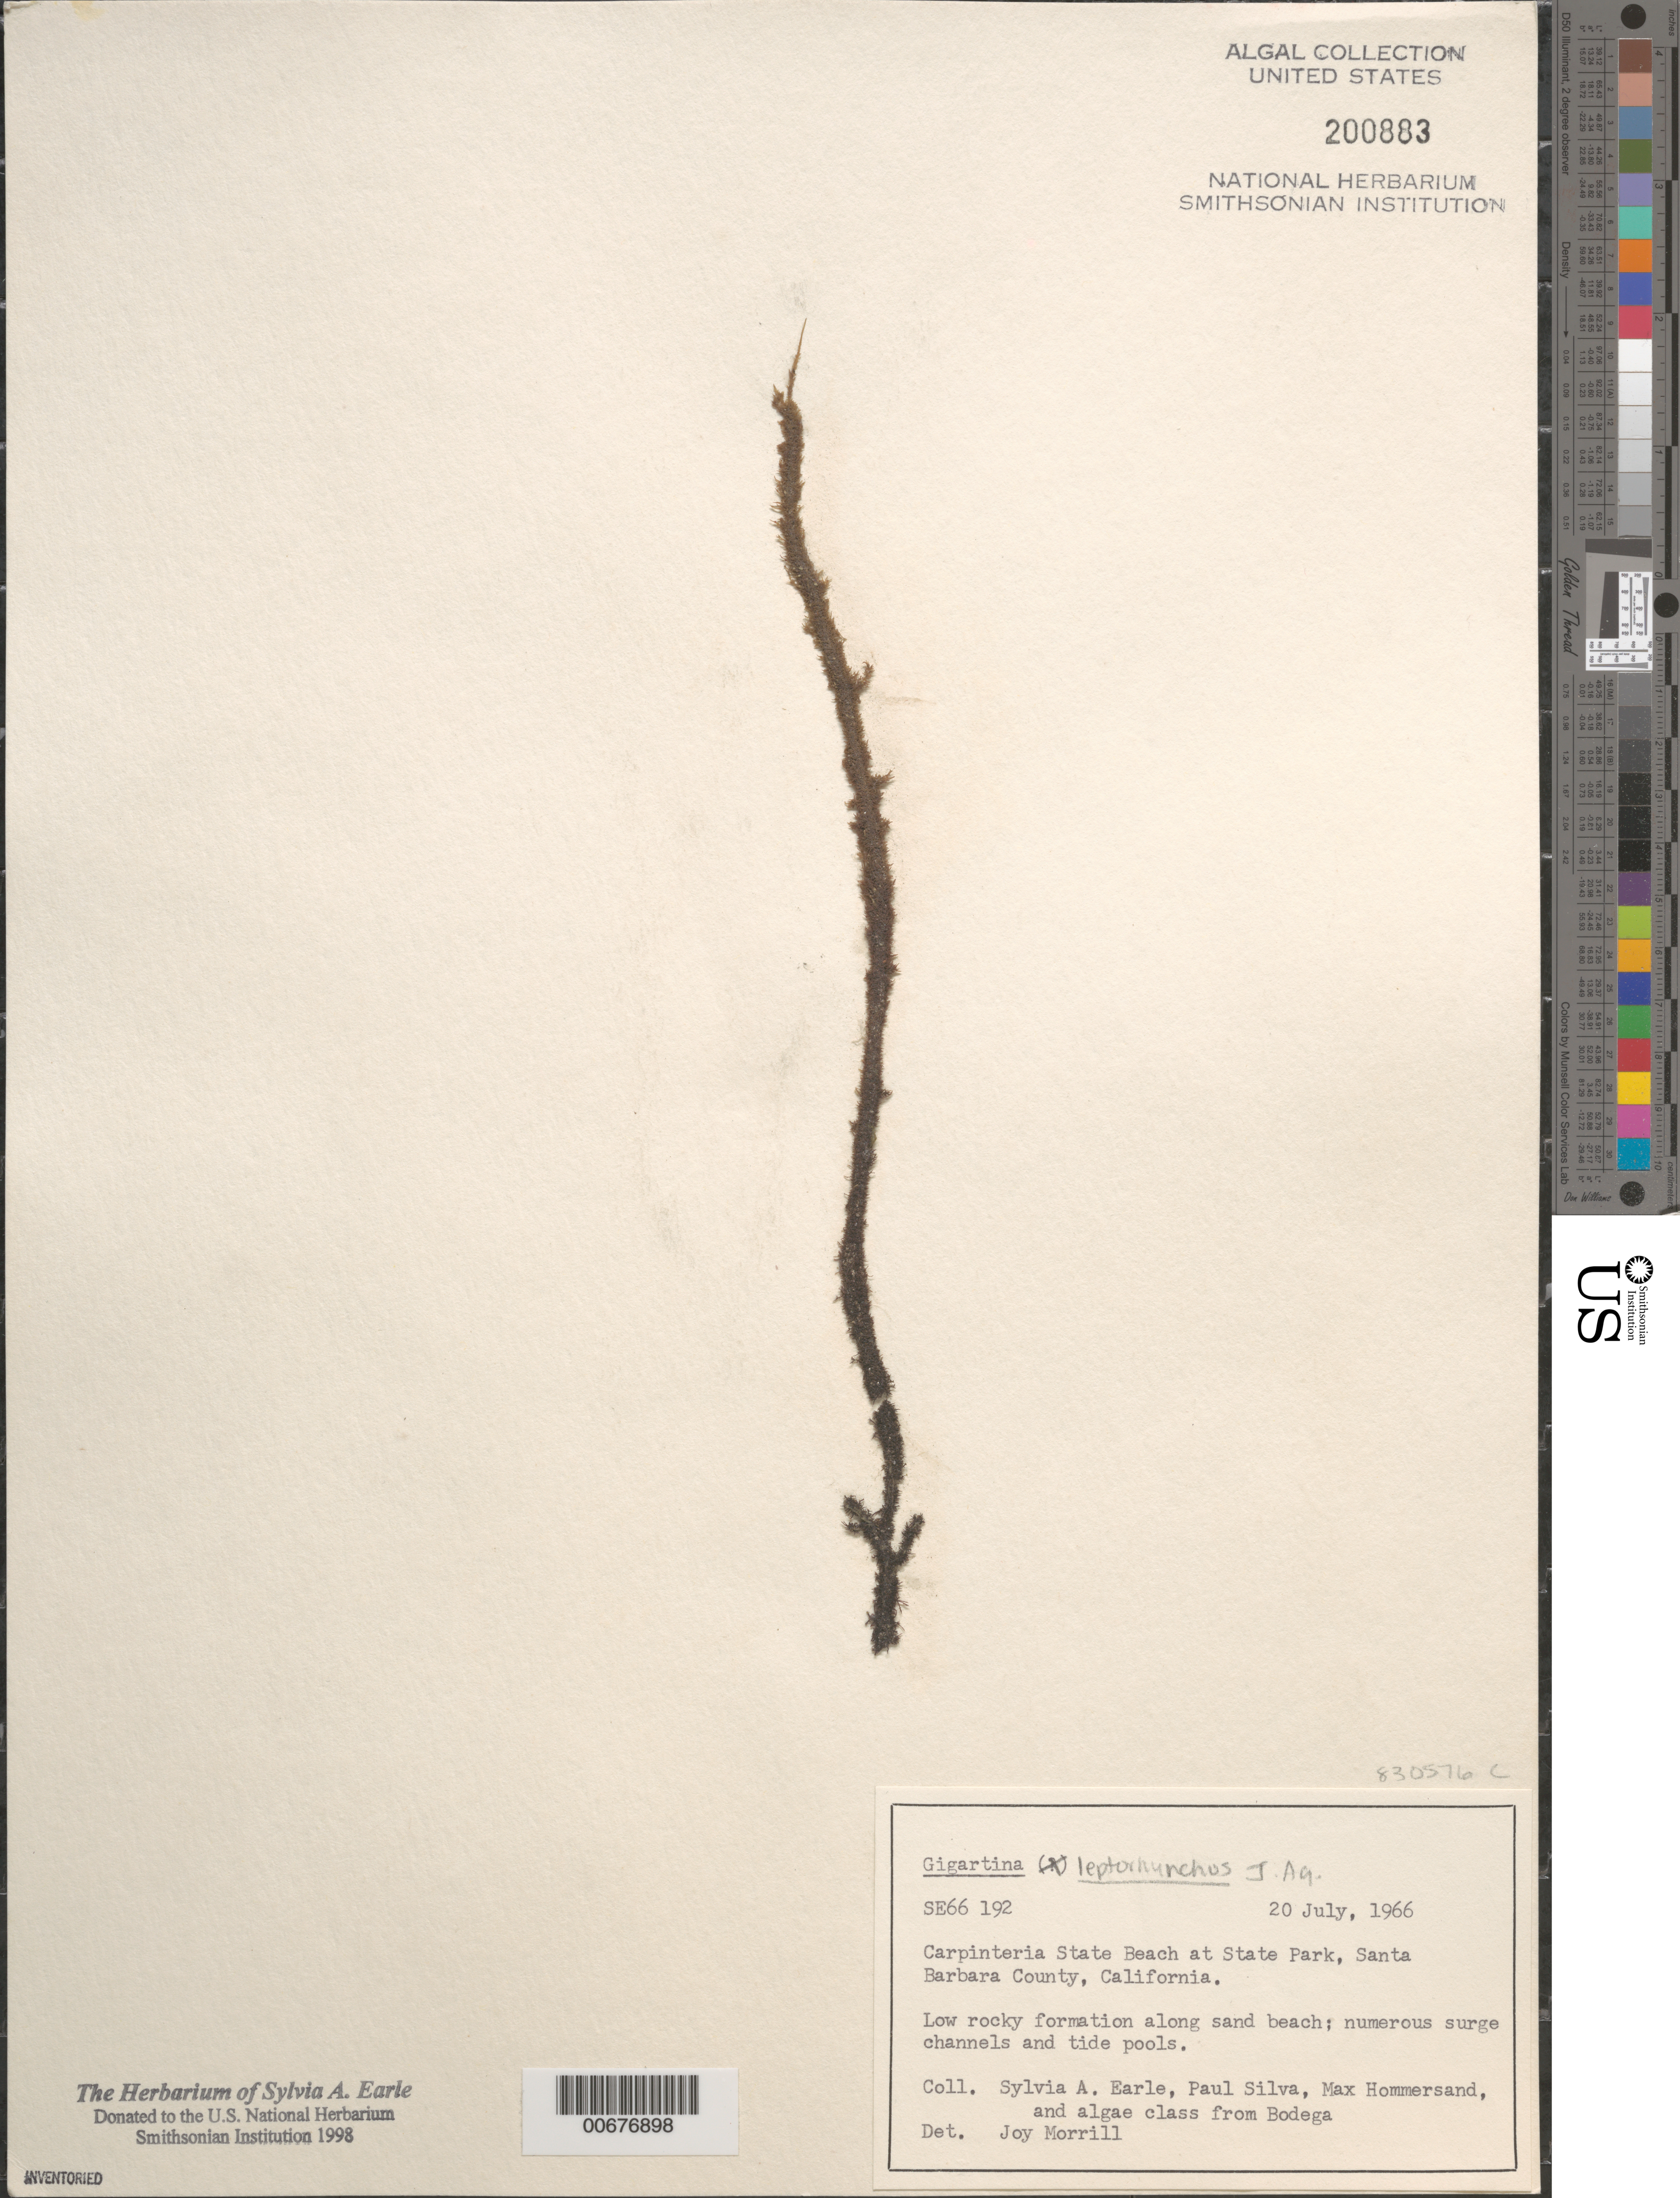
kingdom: Plantae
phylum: Rhodophyta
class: Florideophyceae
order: Gigartinales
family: Gigartinaceae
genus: Mazzaella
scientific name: Mazzaella leptorhynchos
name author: (J. Agardh) Leister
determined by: Algae name updating Project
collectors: S. A. Earle, P. C. Silva, M. H. Hommersand & Bodega Algae Class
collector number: SE 66192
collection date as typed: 20 Jul 1966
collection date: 1966-07-20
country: United States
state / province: California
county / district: Santa Barbara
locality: Carpinteria State Beach, State Park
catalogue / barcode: US 200883